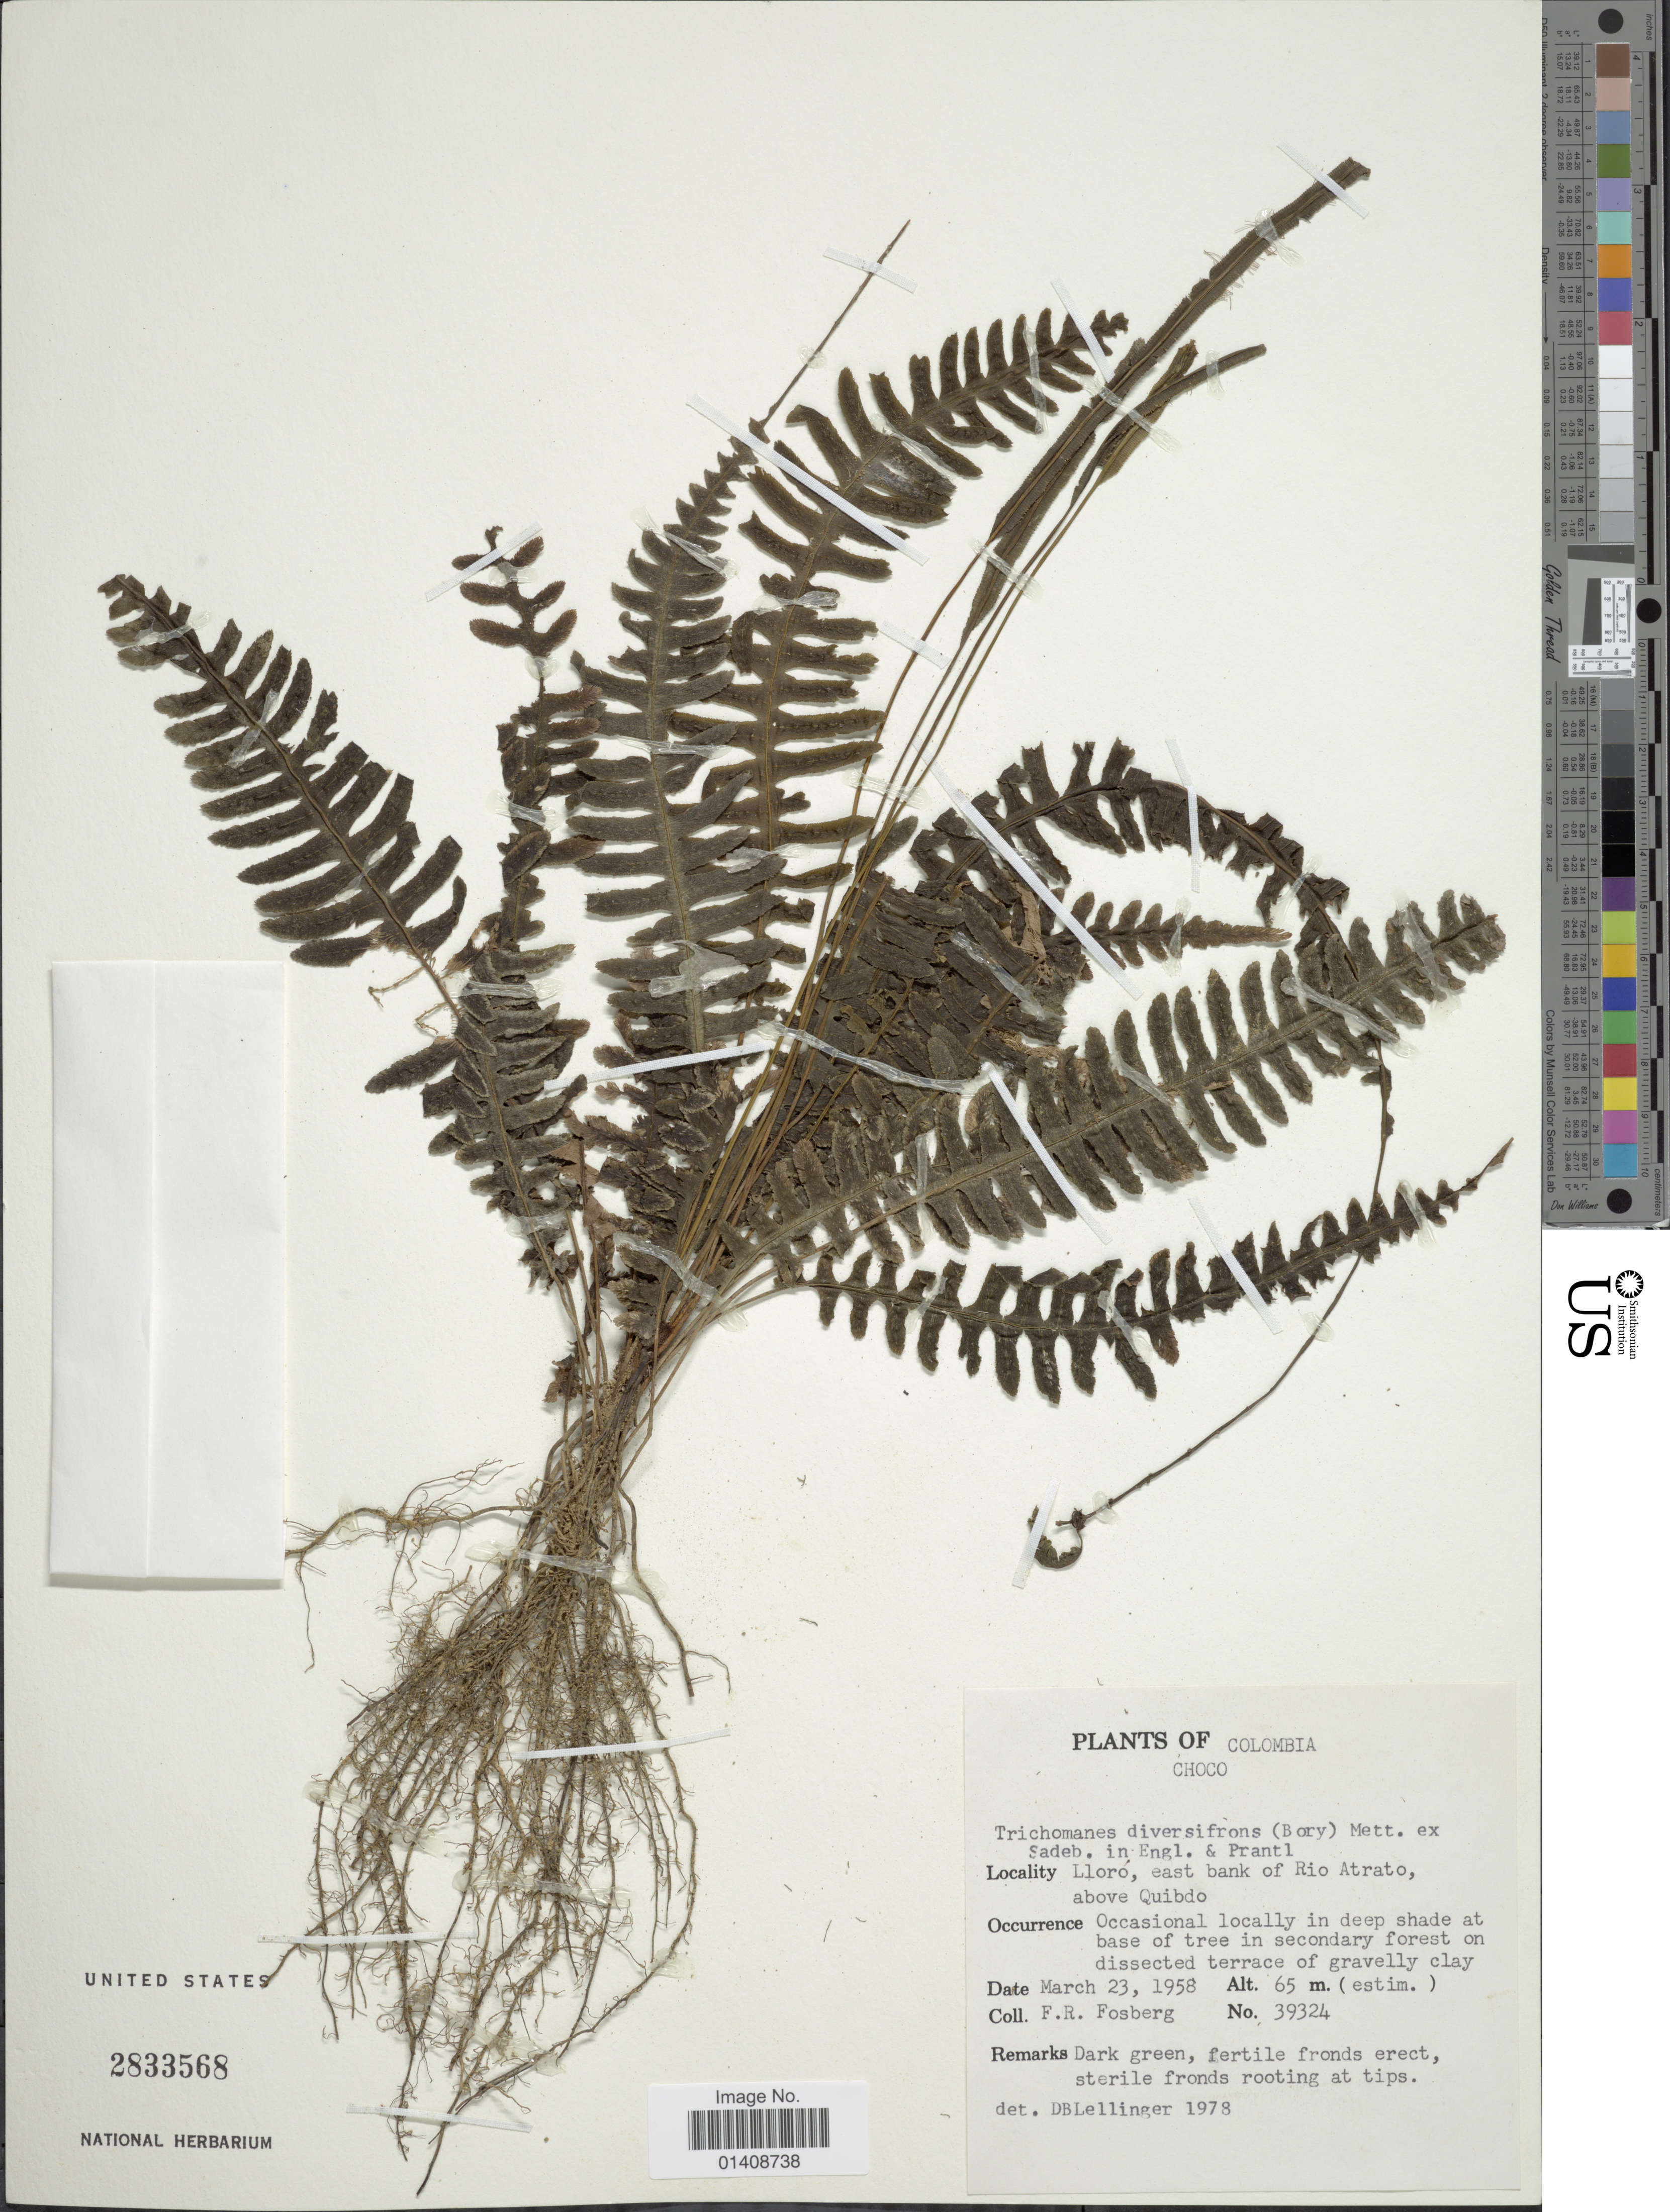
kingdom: Plantae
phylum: Tracheophyta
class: Polypodiopsida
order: Hymenophyllales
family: Hymenophyllaceae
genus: Trichomanes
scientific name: Trichomanes diversifrons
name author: (Bory) Mett. ex Sadeb.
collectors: F. R. Fosberg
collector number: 39324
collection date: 1958-03-23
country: Colombia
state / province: Chocó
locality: Lloro, east bank of Rio Atrato, above Quibdo.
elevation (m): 65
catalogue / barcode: US 2833568